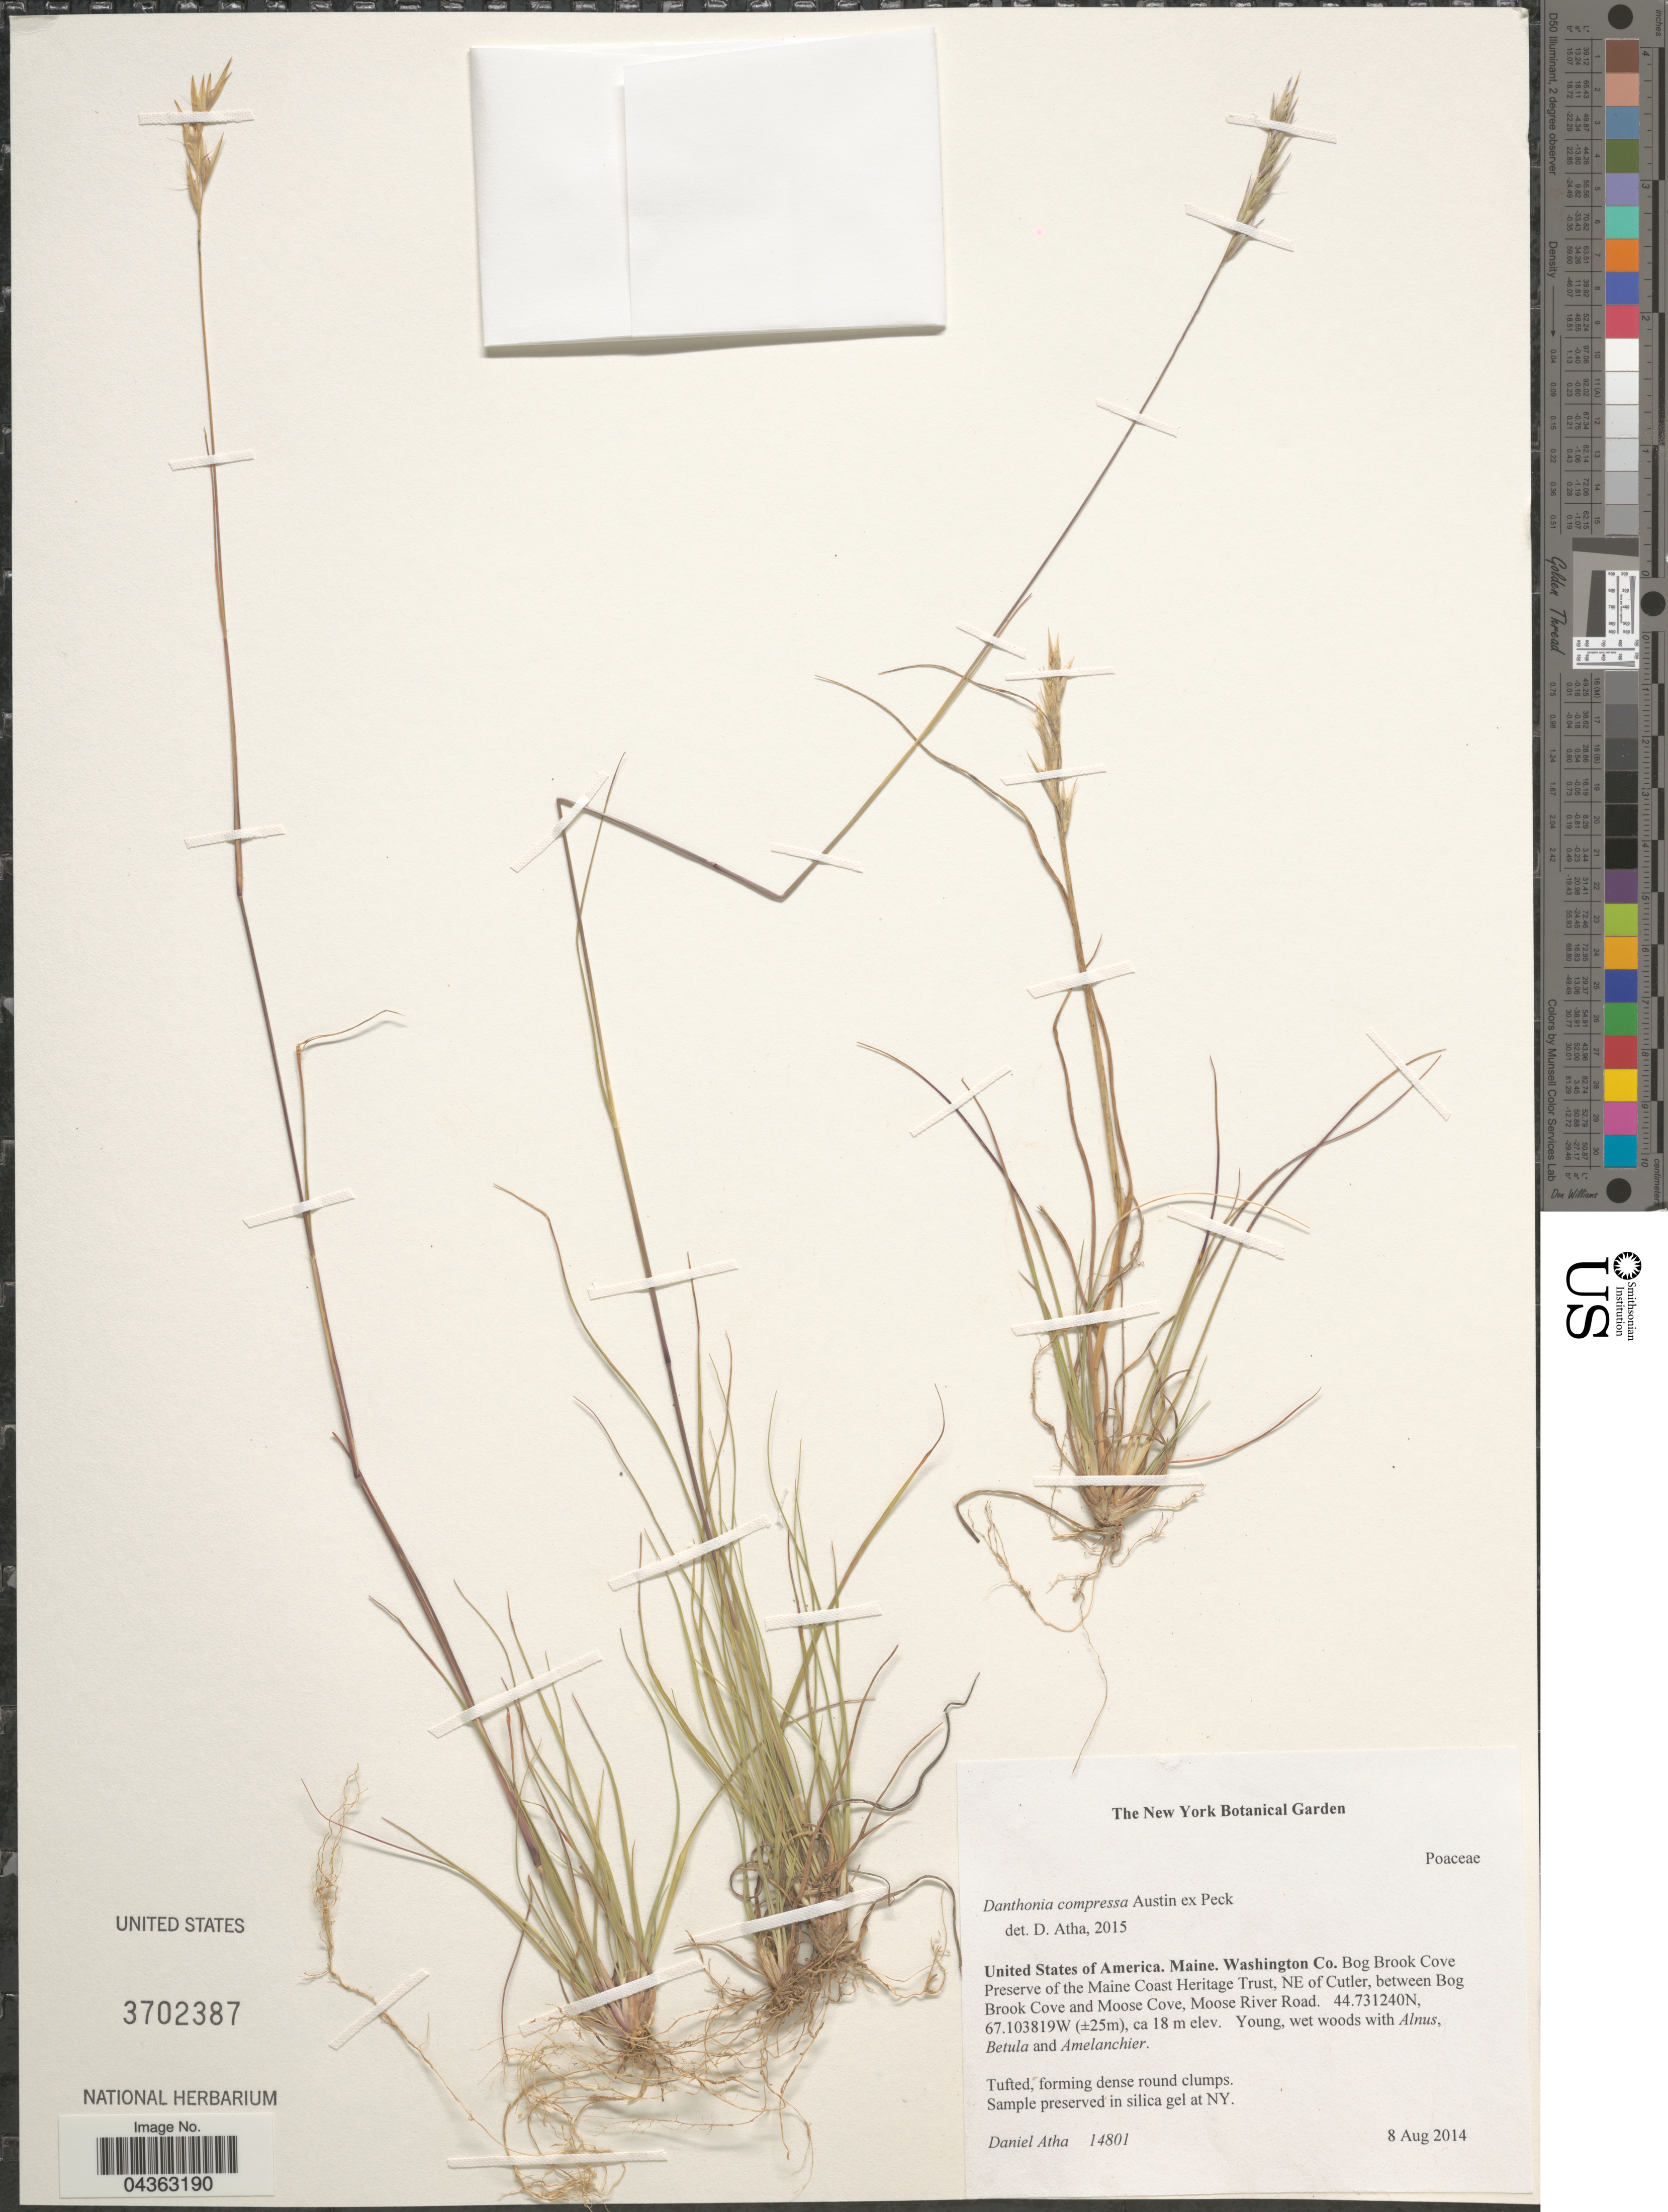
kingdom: Plantae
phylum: Tracheophyta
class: Liliopsida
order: Poales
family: Poaceae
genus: Danthonia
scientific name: Danthonia compressa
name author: Austin in F. Peck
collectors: D. Atha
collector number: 14801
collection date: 2014-08-08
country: United States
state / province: Maine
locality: Washington Co. Bog Brook Cove Preserve of the Maine Coast Heritage Trust, NE of Cutler, between Bog Brook Cove and Moose Cove, Moose River Road.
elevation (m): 18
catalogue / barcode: US 3702387